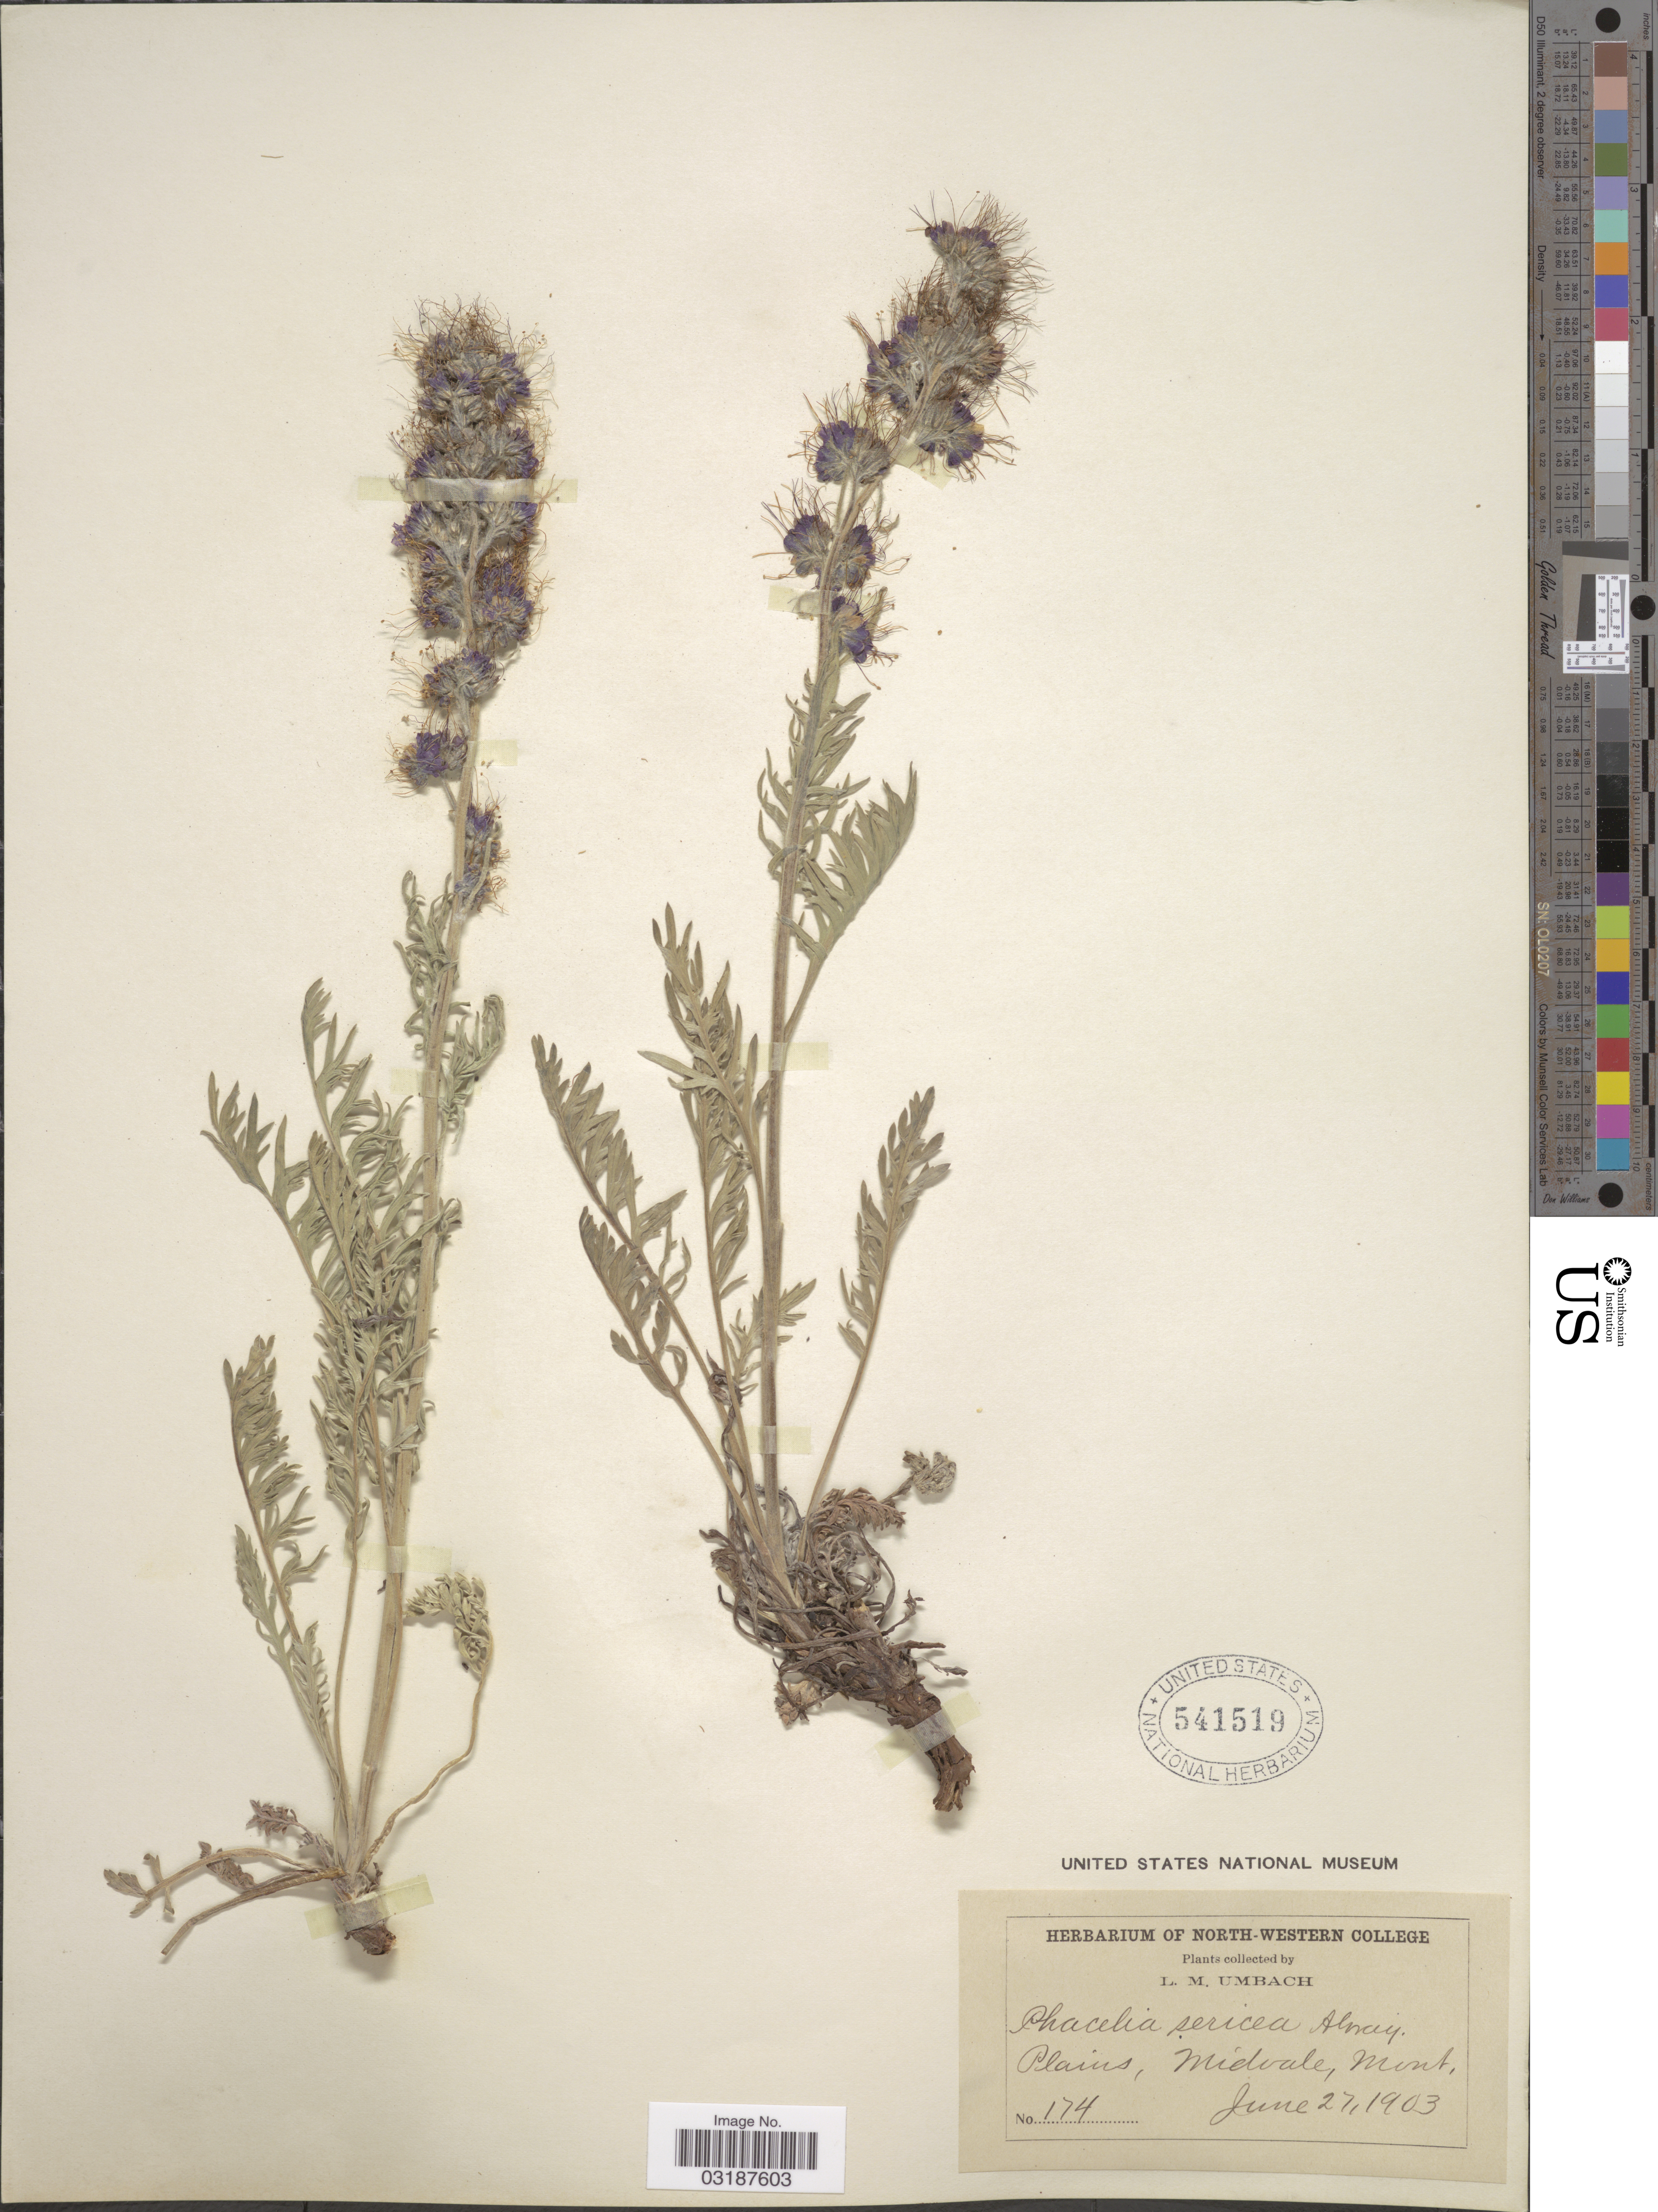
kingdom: Plantae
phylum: Tracheophyta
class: Magnoliopsida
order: Boraginales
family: Hydrophyllaceae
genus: Phacelia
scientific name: Phacelia sericea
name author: (Graham) A. Gray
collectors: L. M. Umbach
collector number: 174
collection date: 1903-07-27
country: United States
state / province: Montana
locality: Plains, Midvale.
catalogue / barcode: US 541519